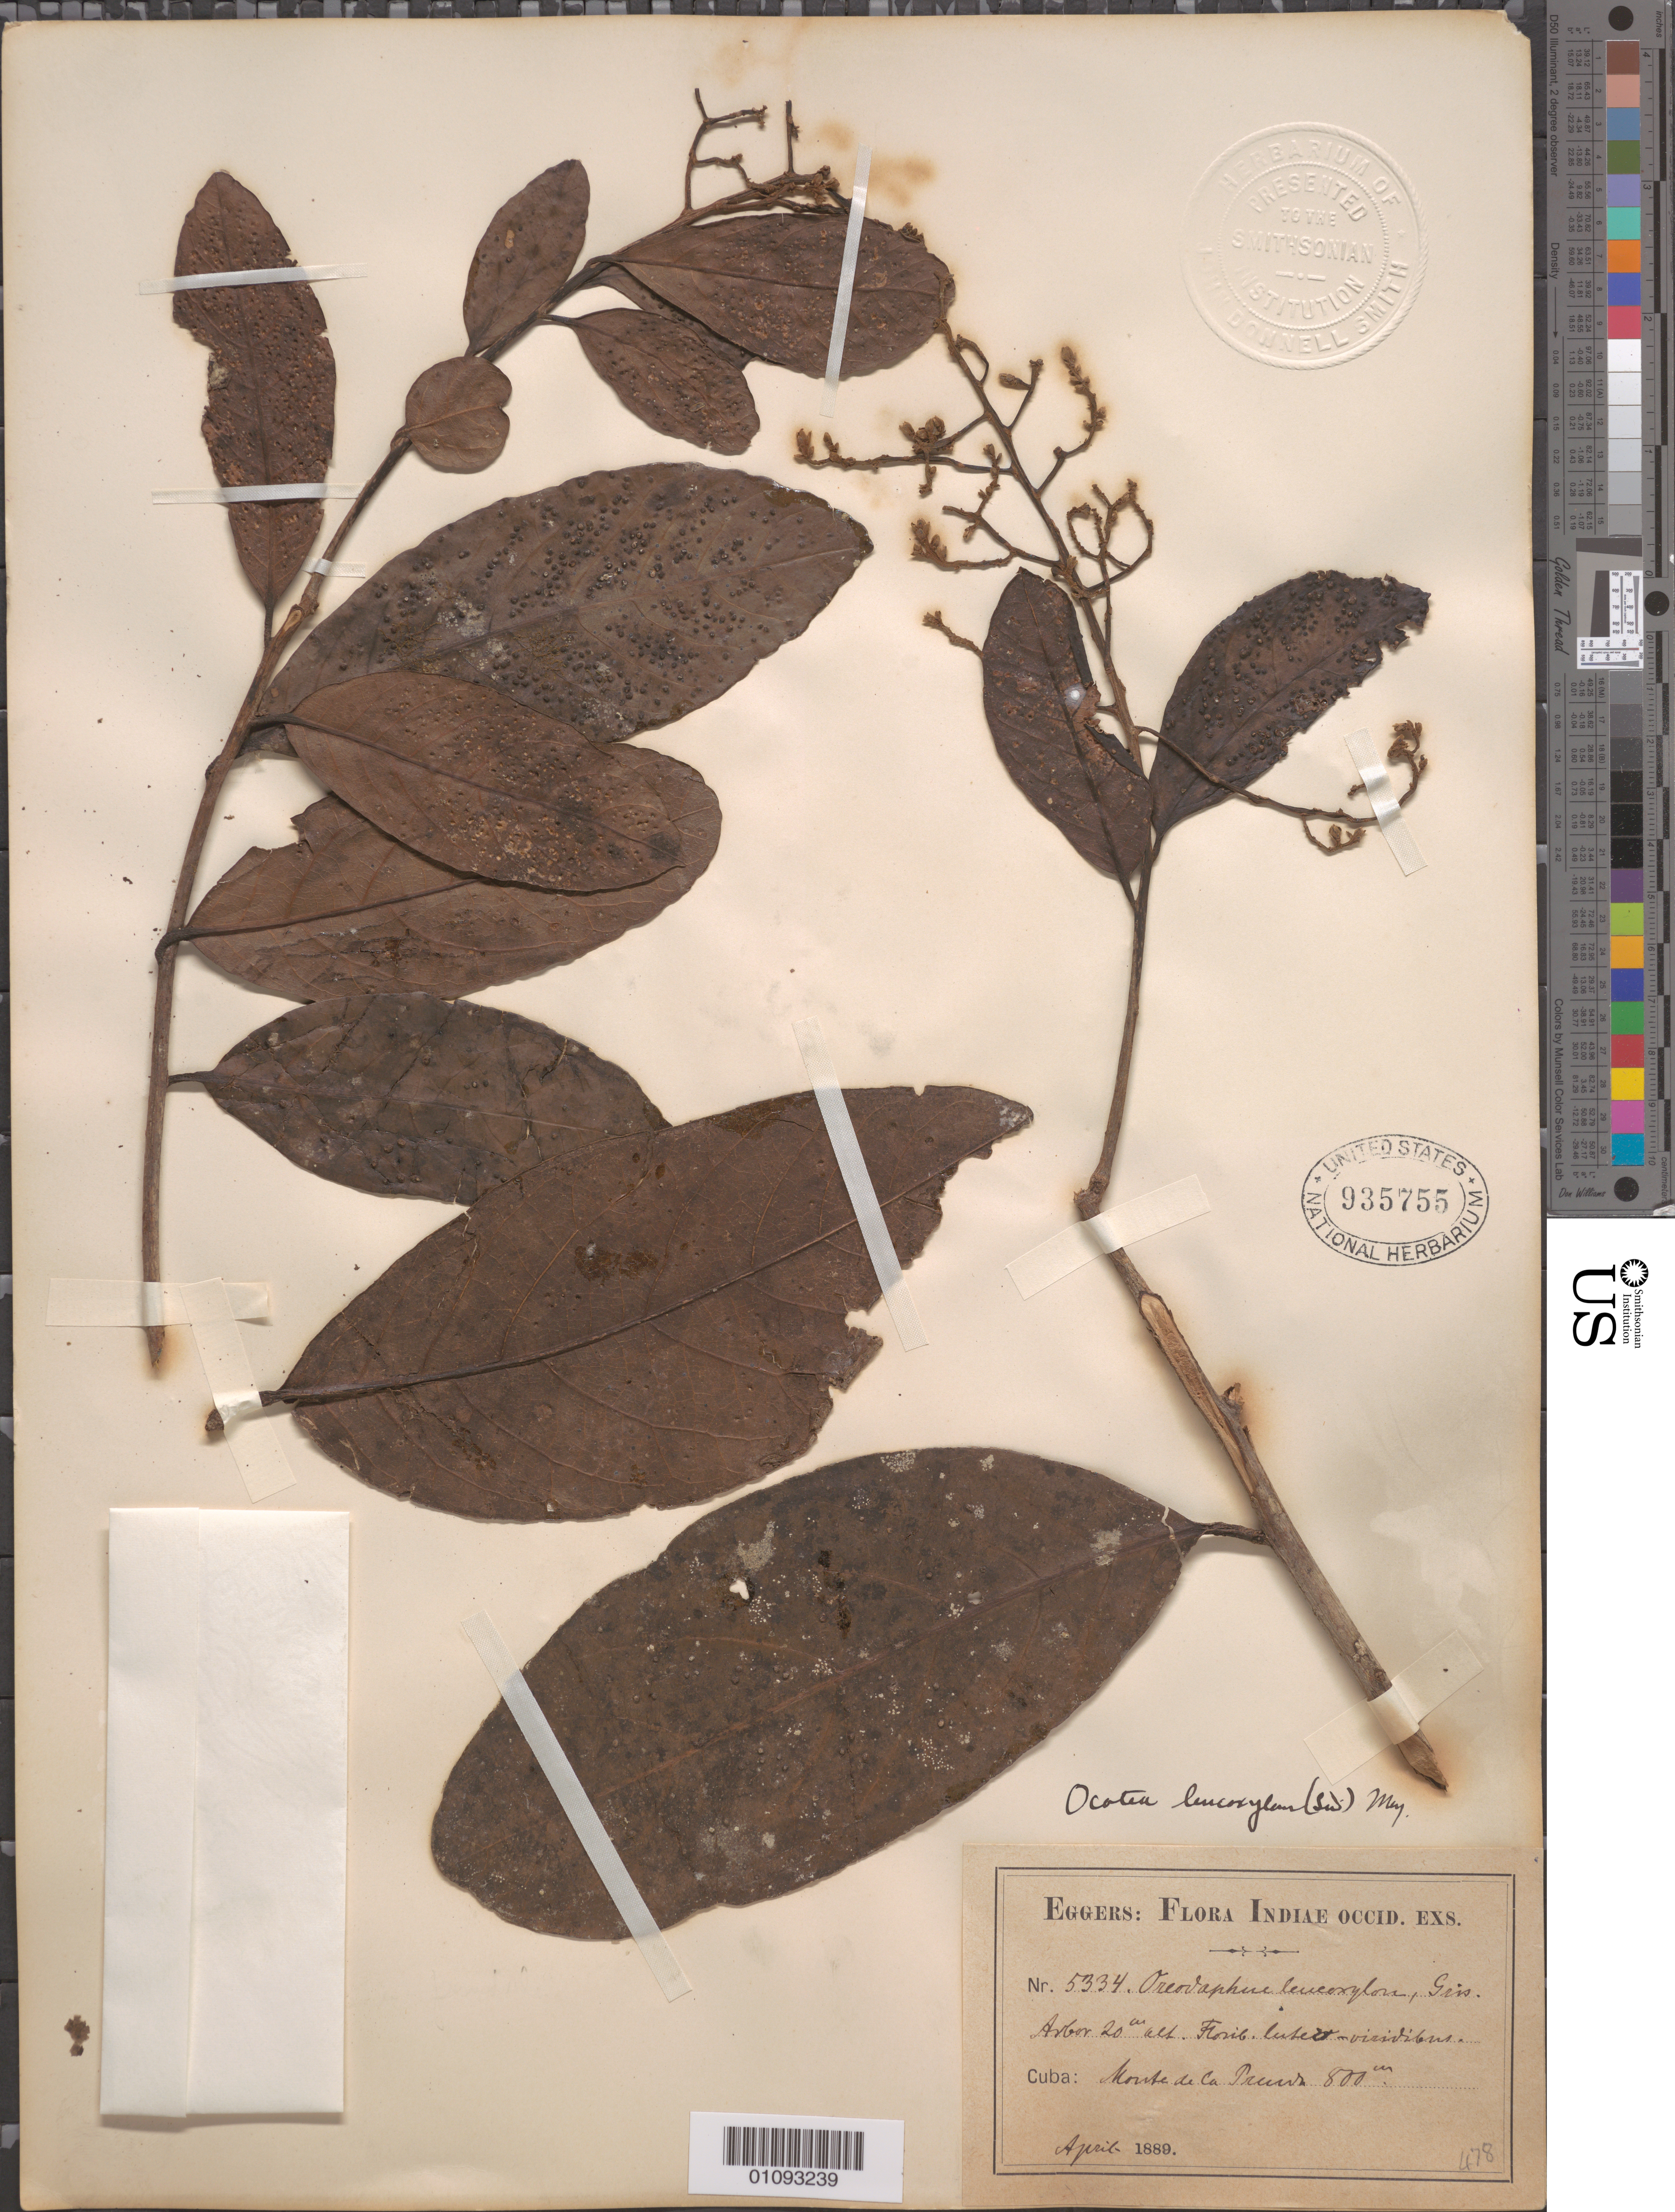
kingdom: Plantae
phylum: Tracheophyta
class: Magnoliopsida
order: Laurales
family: Lauraceae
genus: Ocotea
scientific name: Ocotea leucoxylon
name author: (Sw.) Laness.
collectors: H. F. A. von Eggers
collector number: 5334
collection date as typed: Apr 1889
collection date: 1889-04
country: Cuba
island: Cuba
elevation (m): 800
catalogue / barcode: US 935755